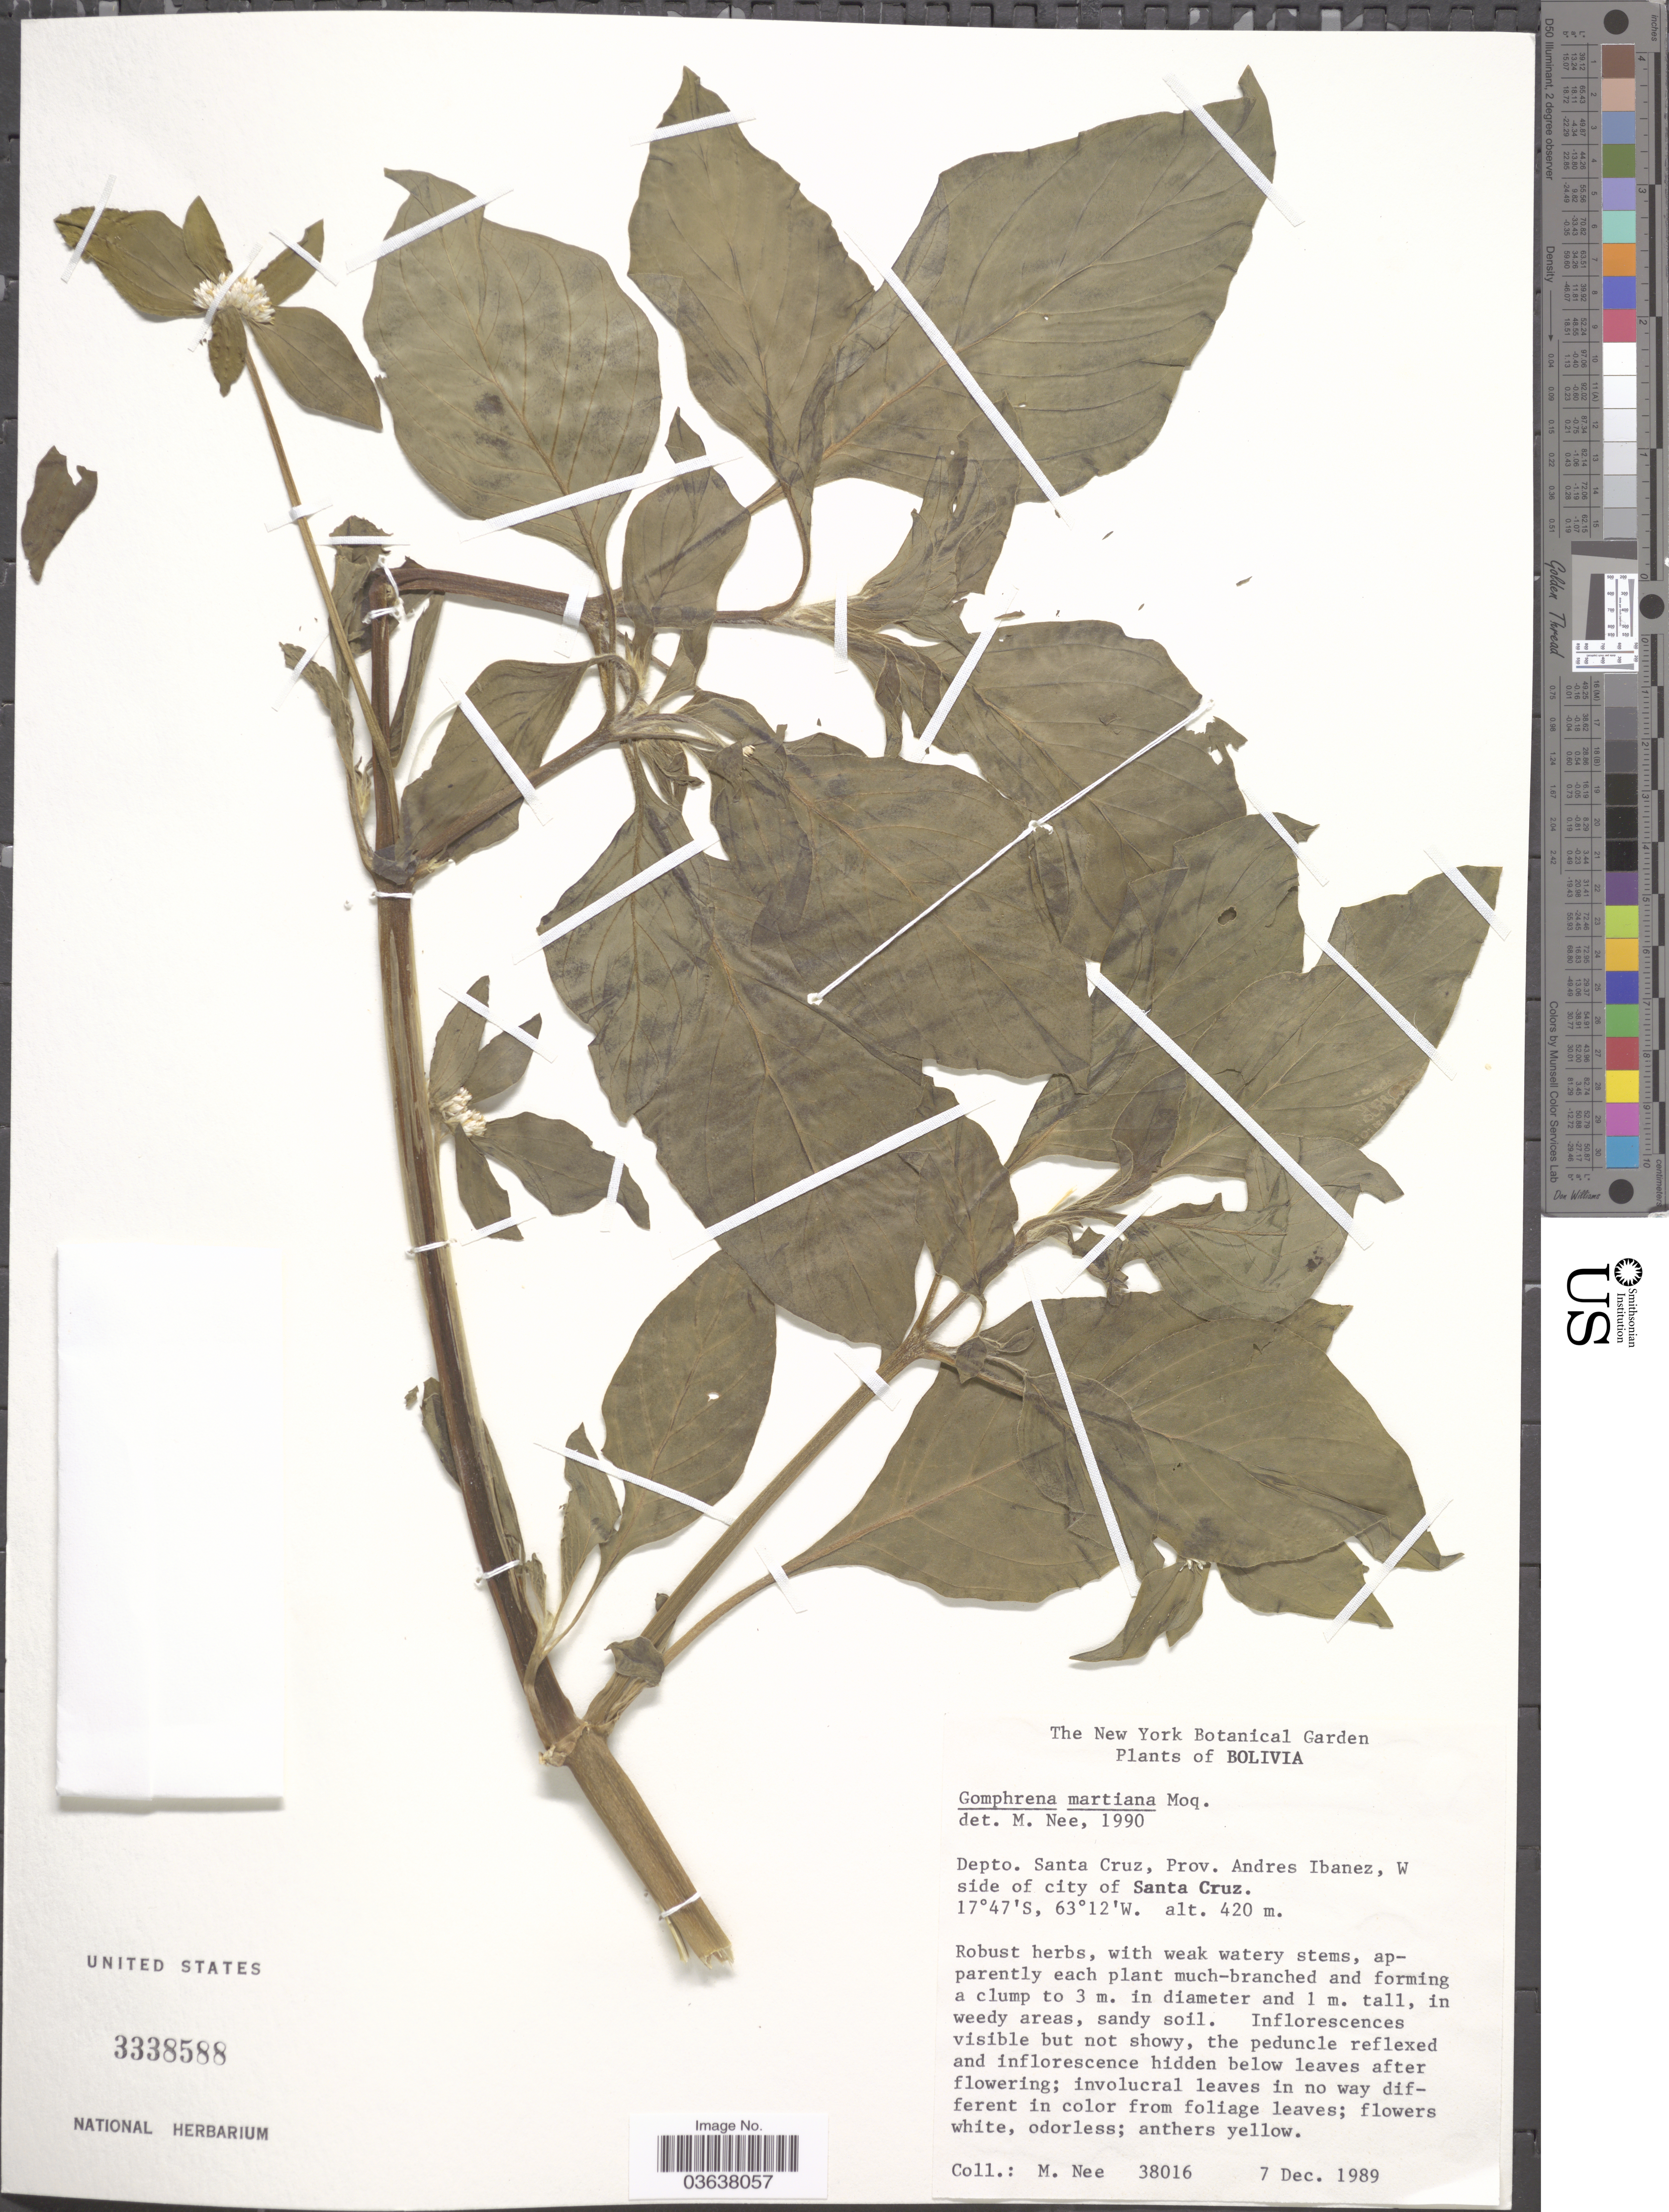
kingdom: Plantae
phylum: Tracheophyta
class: Magnoliopsida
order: Caryophyllales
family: Amaranthaceae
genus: Gomphrena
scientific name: Gomphrena martiana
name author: Gillies ex Moq.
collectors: M. Nee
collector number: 38016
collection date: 1989-12-07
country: Bolivia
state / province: Santa Cruz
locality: Depto. Santa Cruz, Prov. Andres Ibanez, W side of city of Santa Cruz.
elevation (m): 420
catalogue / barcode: US 3338588